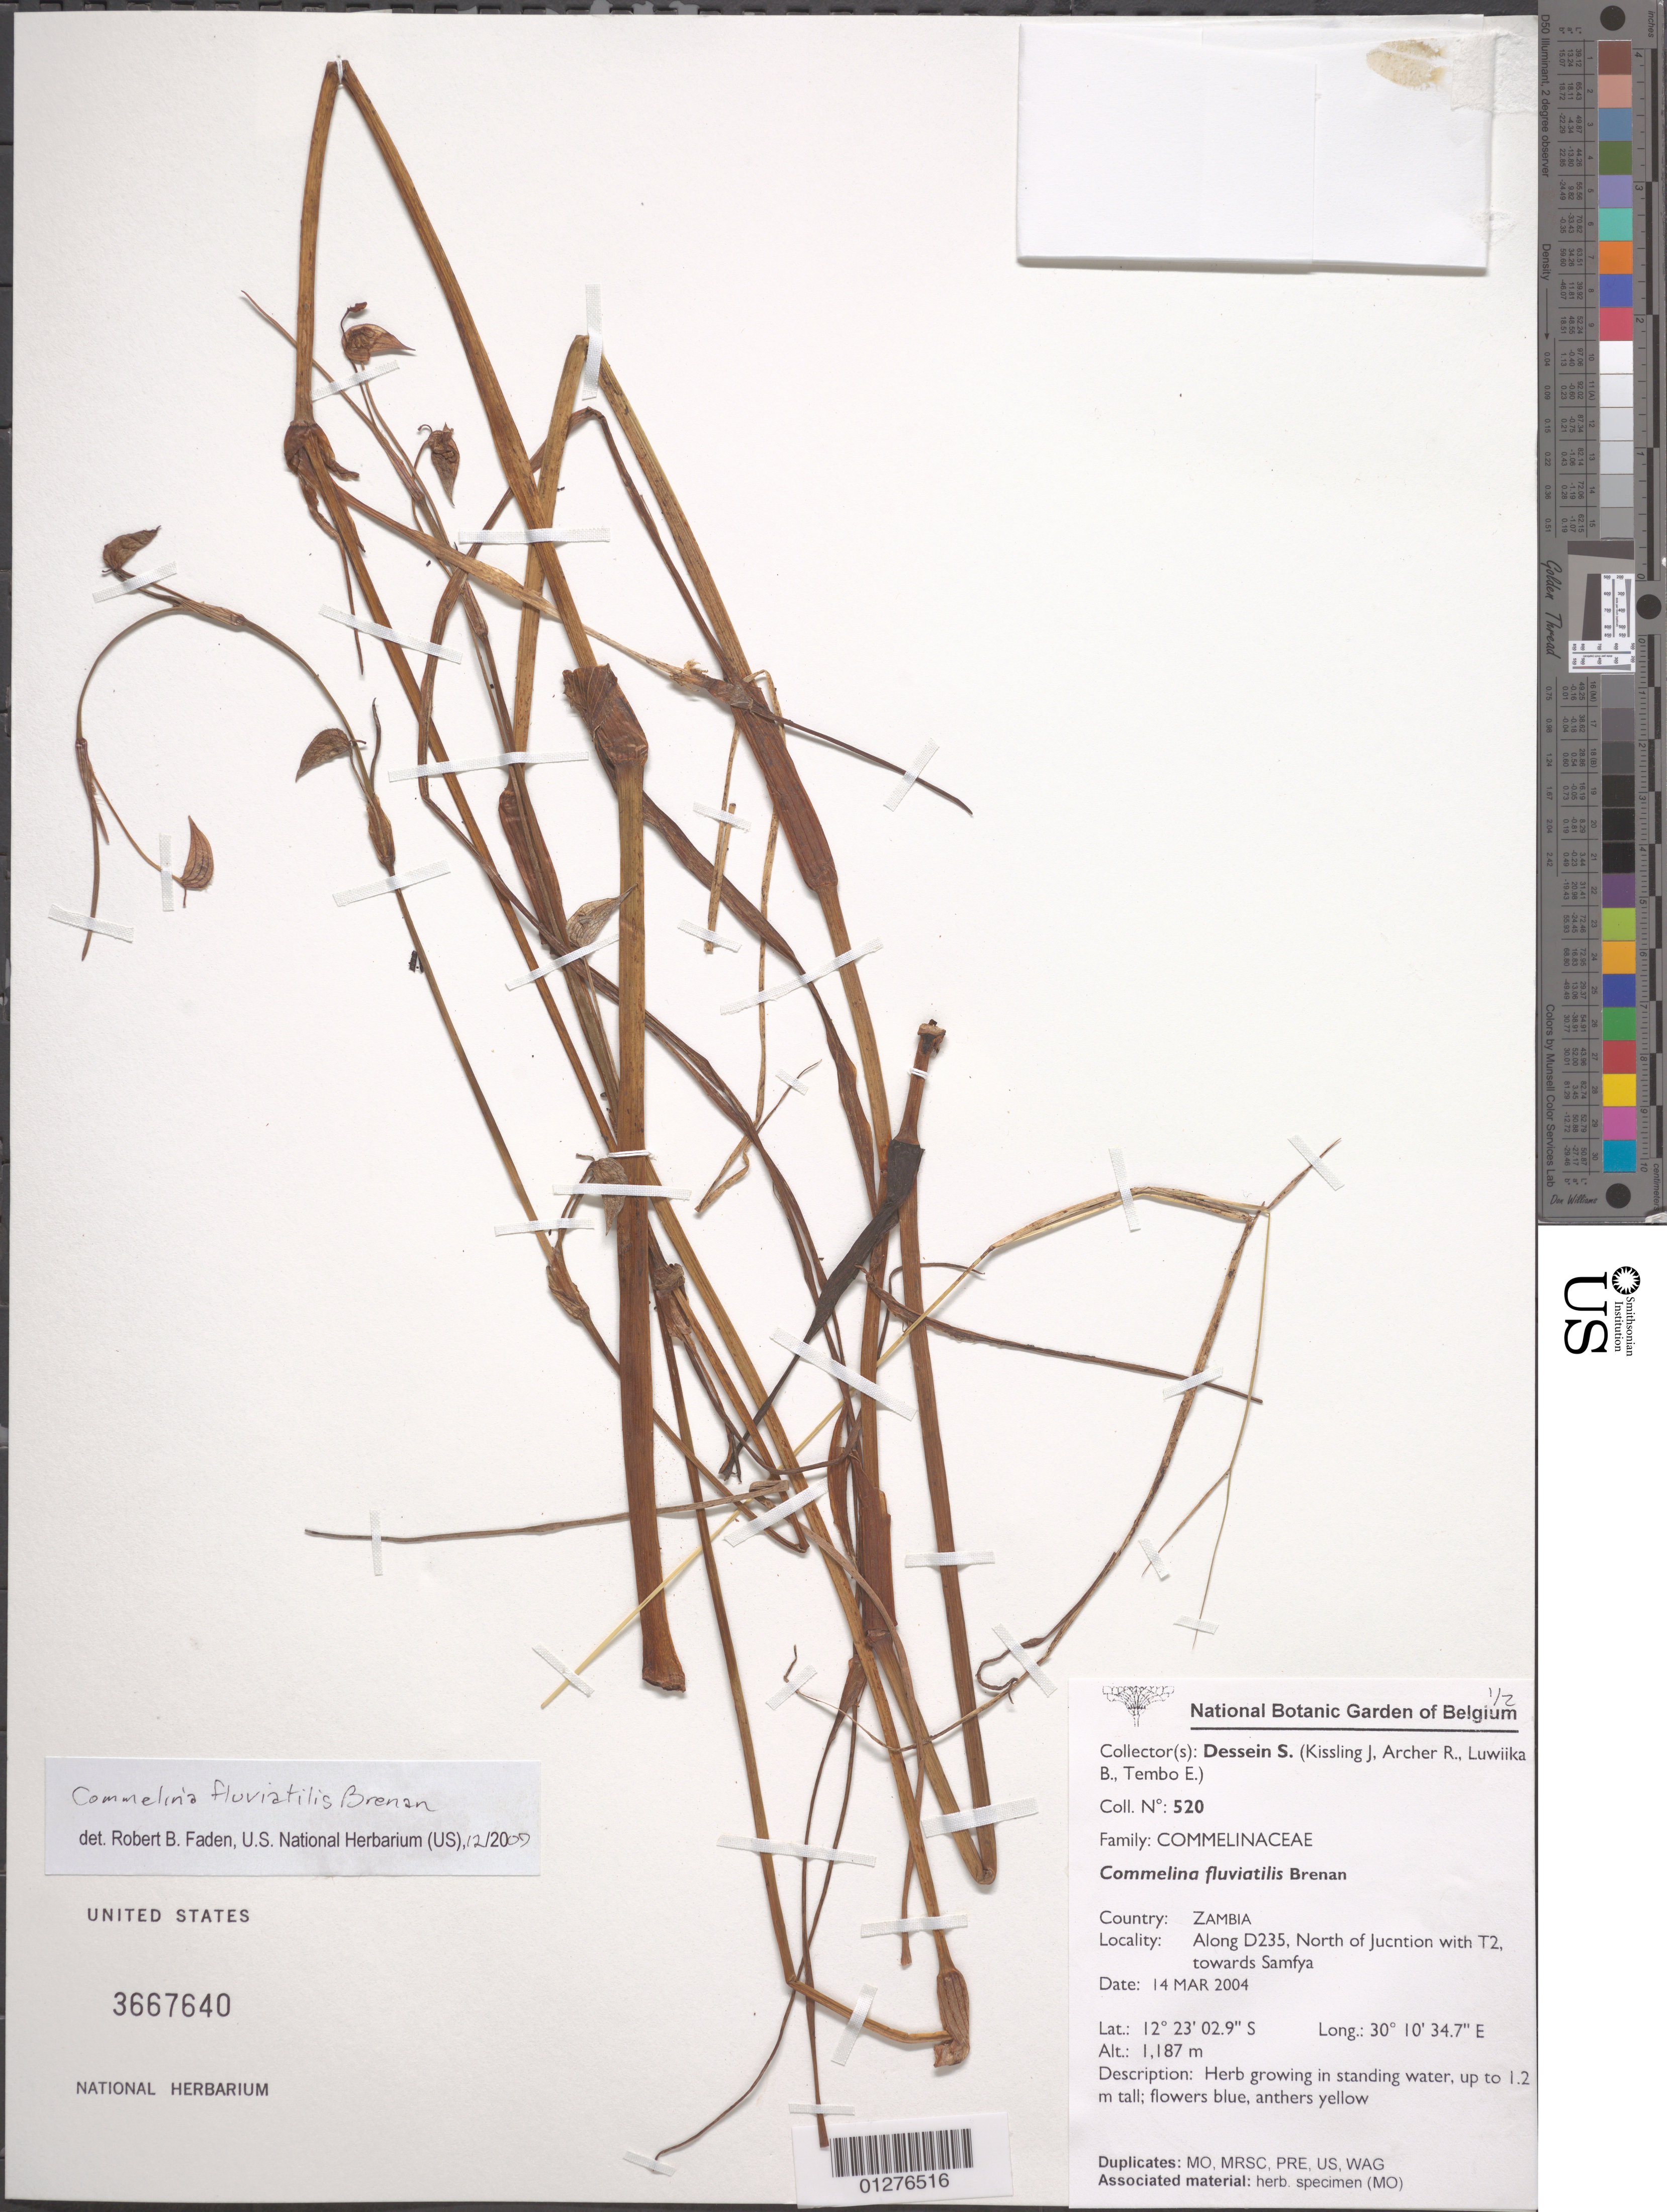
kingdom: Plantae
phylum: Tracheophyta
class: Liliopsida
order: Commelinales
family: Commelinaceae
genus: Commelina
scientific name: Commelina fluviatilis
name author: Brenan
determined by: Faden, Robert B., (US), Smithsonian Institution - National Museum of Natural History (UNITED STATES)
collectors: S. Dessein et al.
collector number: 520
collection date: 2004-03-14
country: Zambia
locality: Along D235, North of Junction with T2, towards Samfya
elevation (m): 1187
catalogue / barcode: US 3667640